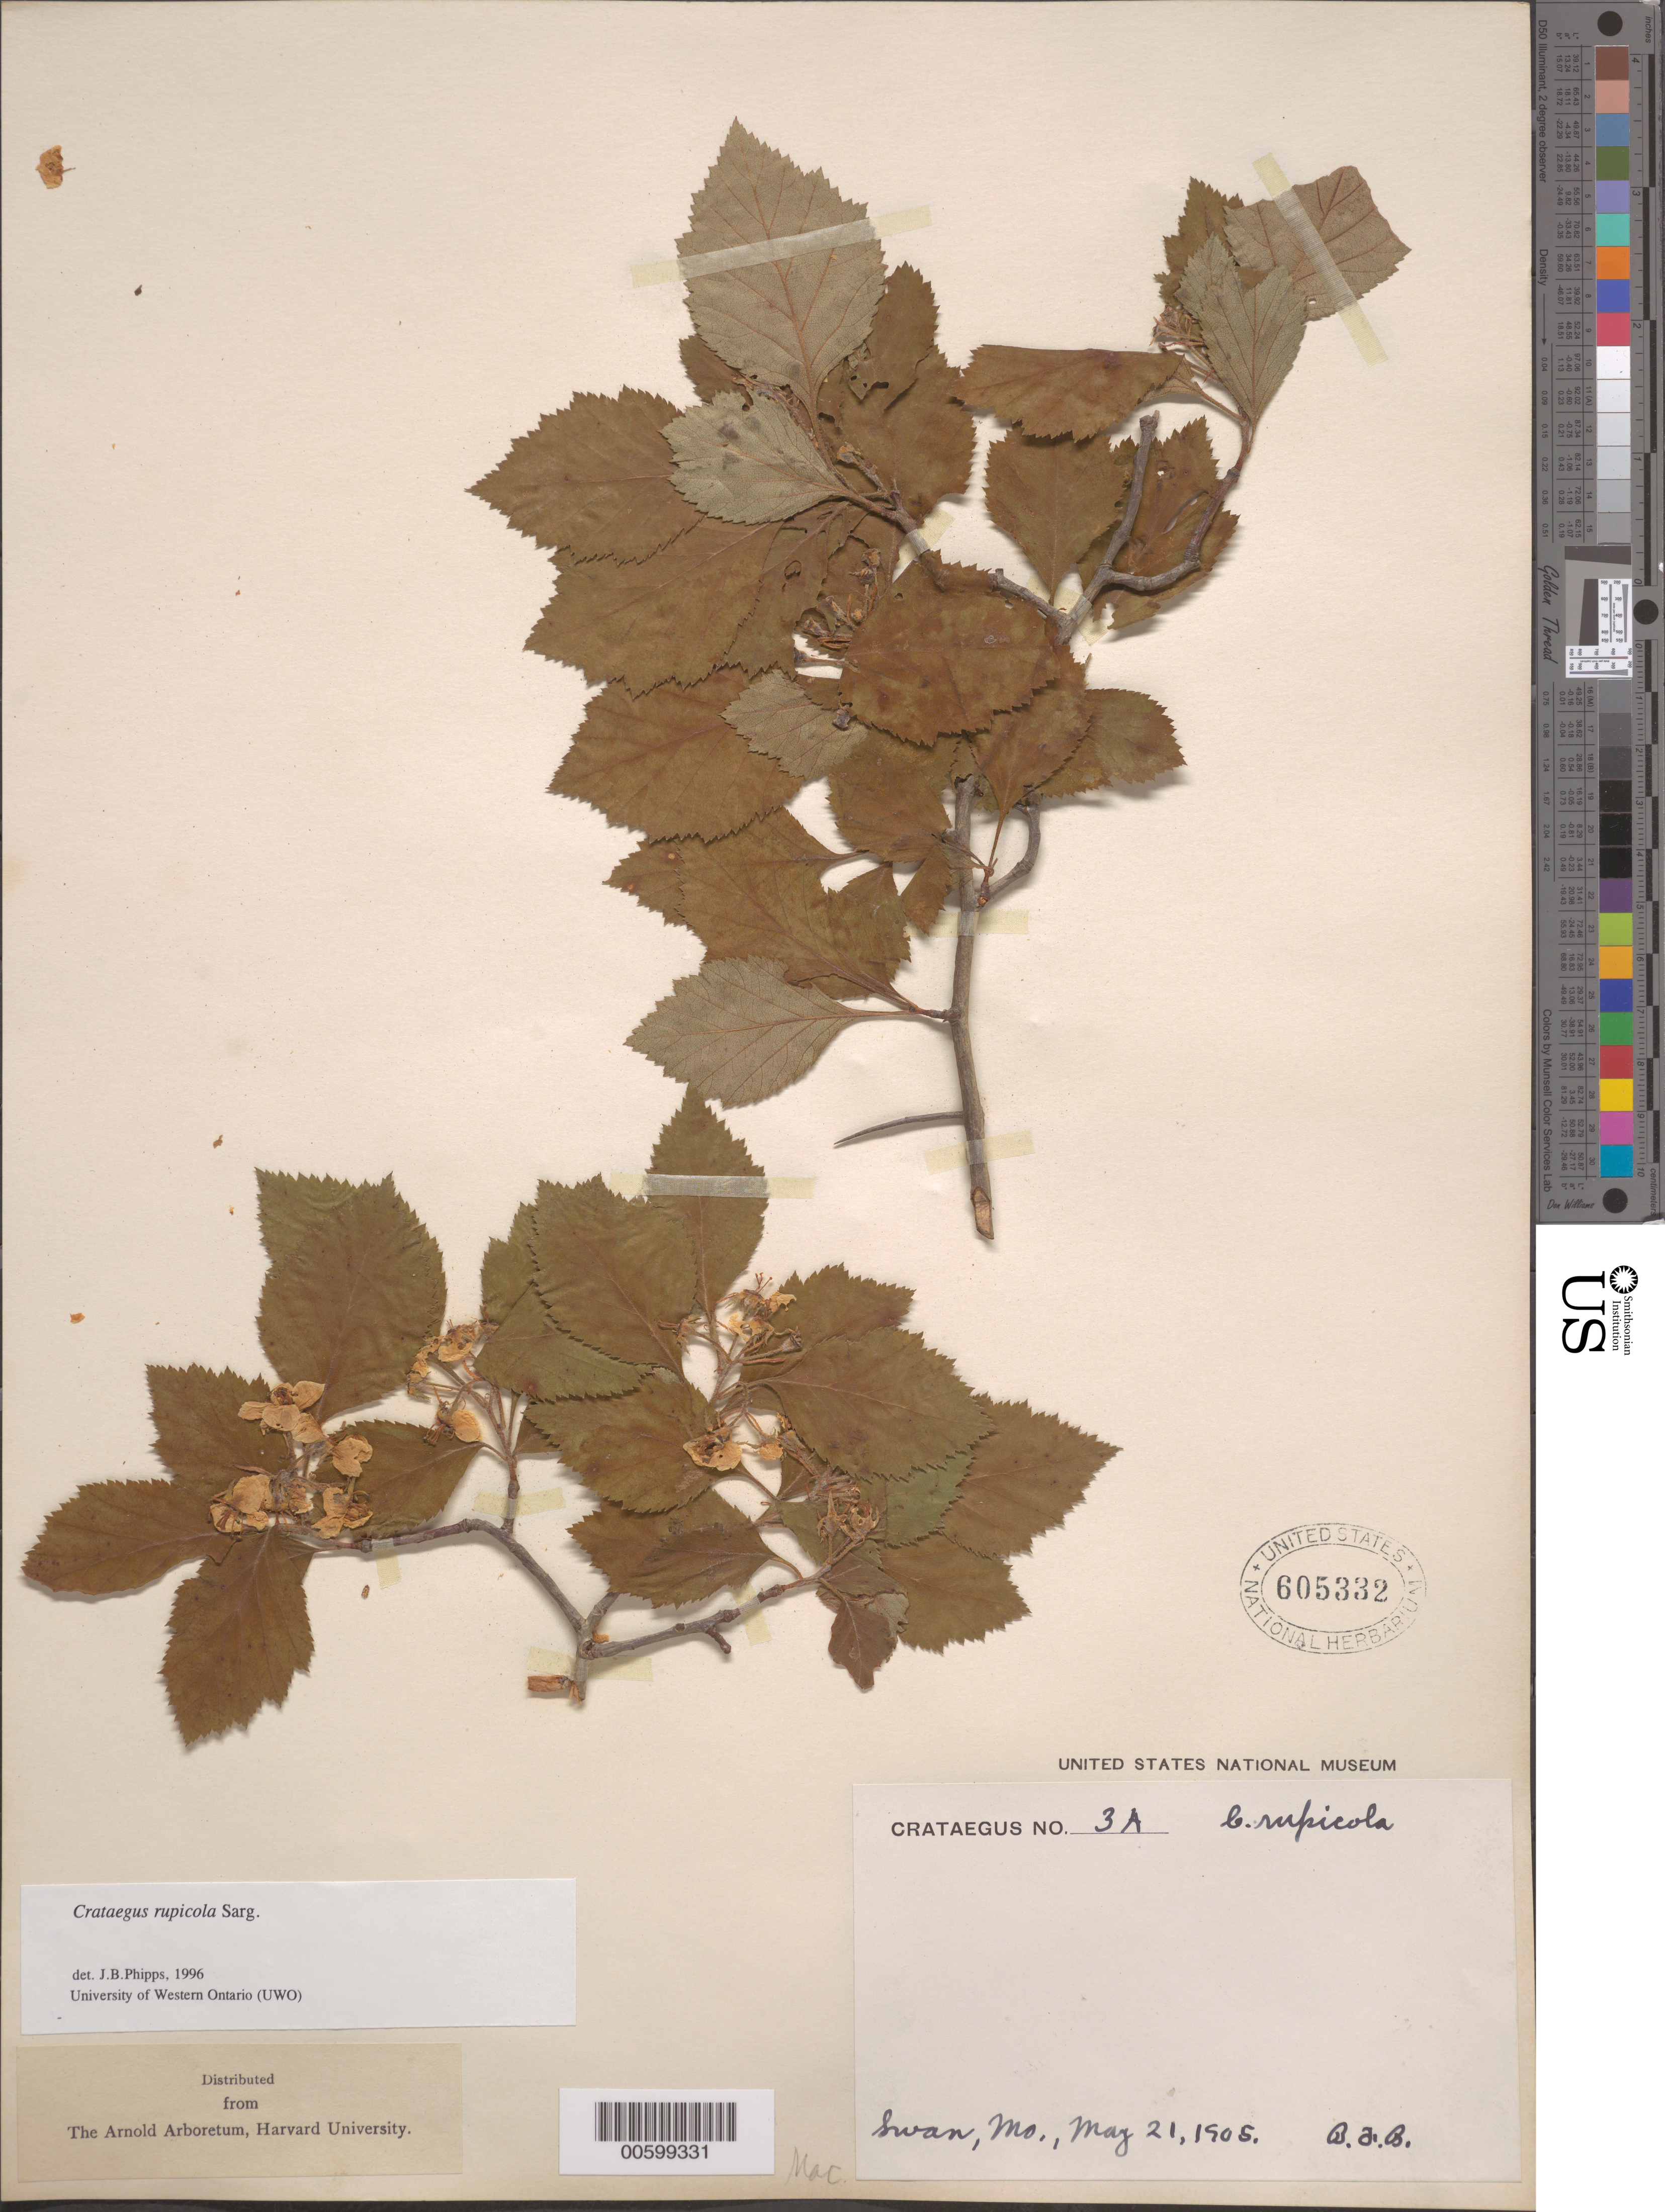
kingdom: Plantae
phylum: Tracheophyta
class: Magnoliopsida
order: Rosales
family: Rosaceae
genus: Crataegus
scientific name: Crataegus rupicola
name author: Sarg.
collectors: B. F. Bush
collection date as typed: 21 May 1905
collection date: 1905-05-21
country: United States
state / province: Missouri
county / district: Taney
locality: Swan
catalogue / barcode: US 605332